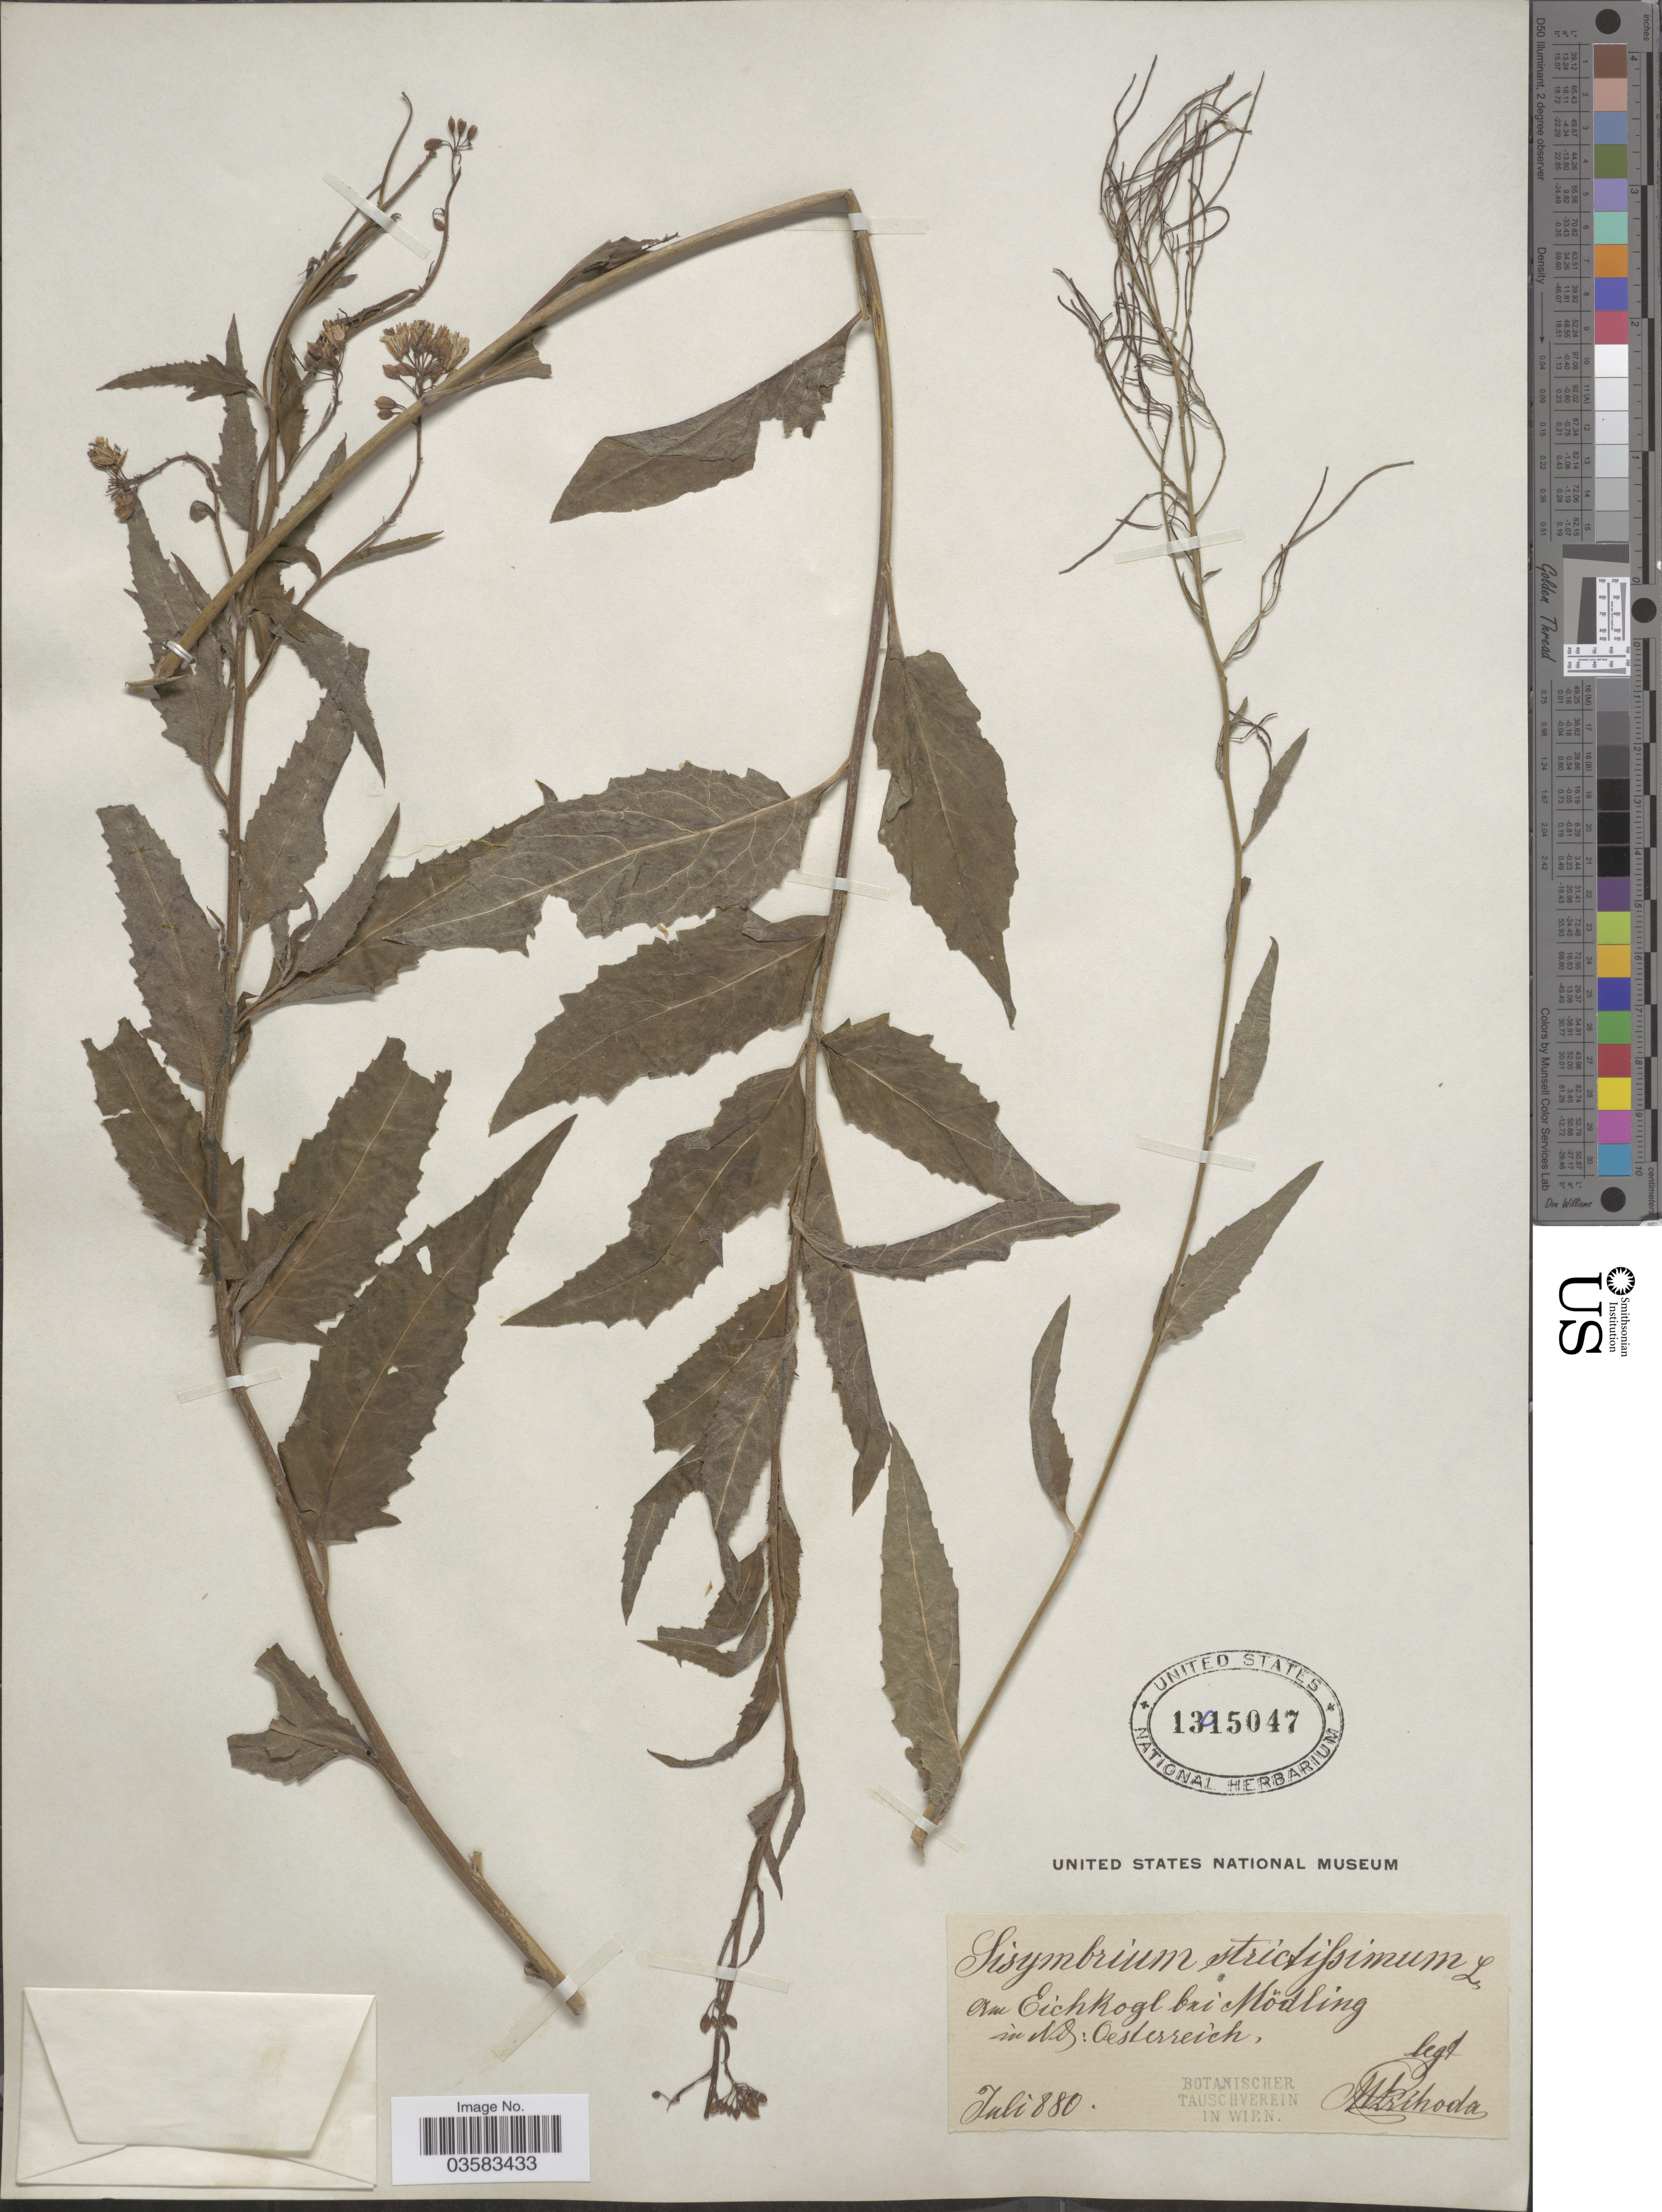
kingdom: Plantae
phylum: Tracheophyta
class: Magnoliopsida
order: Brassicales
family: Brassicaceae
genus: Sisymbrium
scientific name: Sisymbrium strictissimum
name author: L.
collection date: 1880-07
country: Austria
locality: Am Eichkogl bei Mödling in N.O. [interpreted]: Oesterreich.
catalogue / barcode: US 1395047